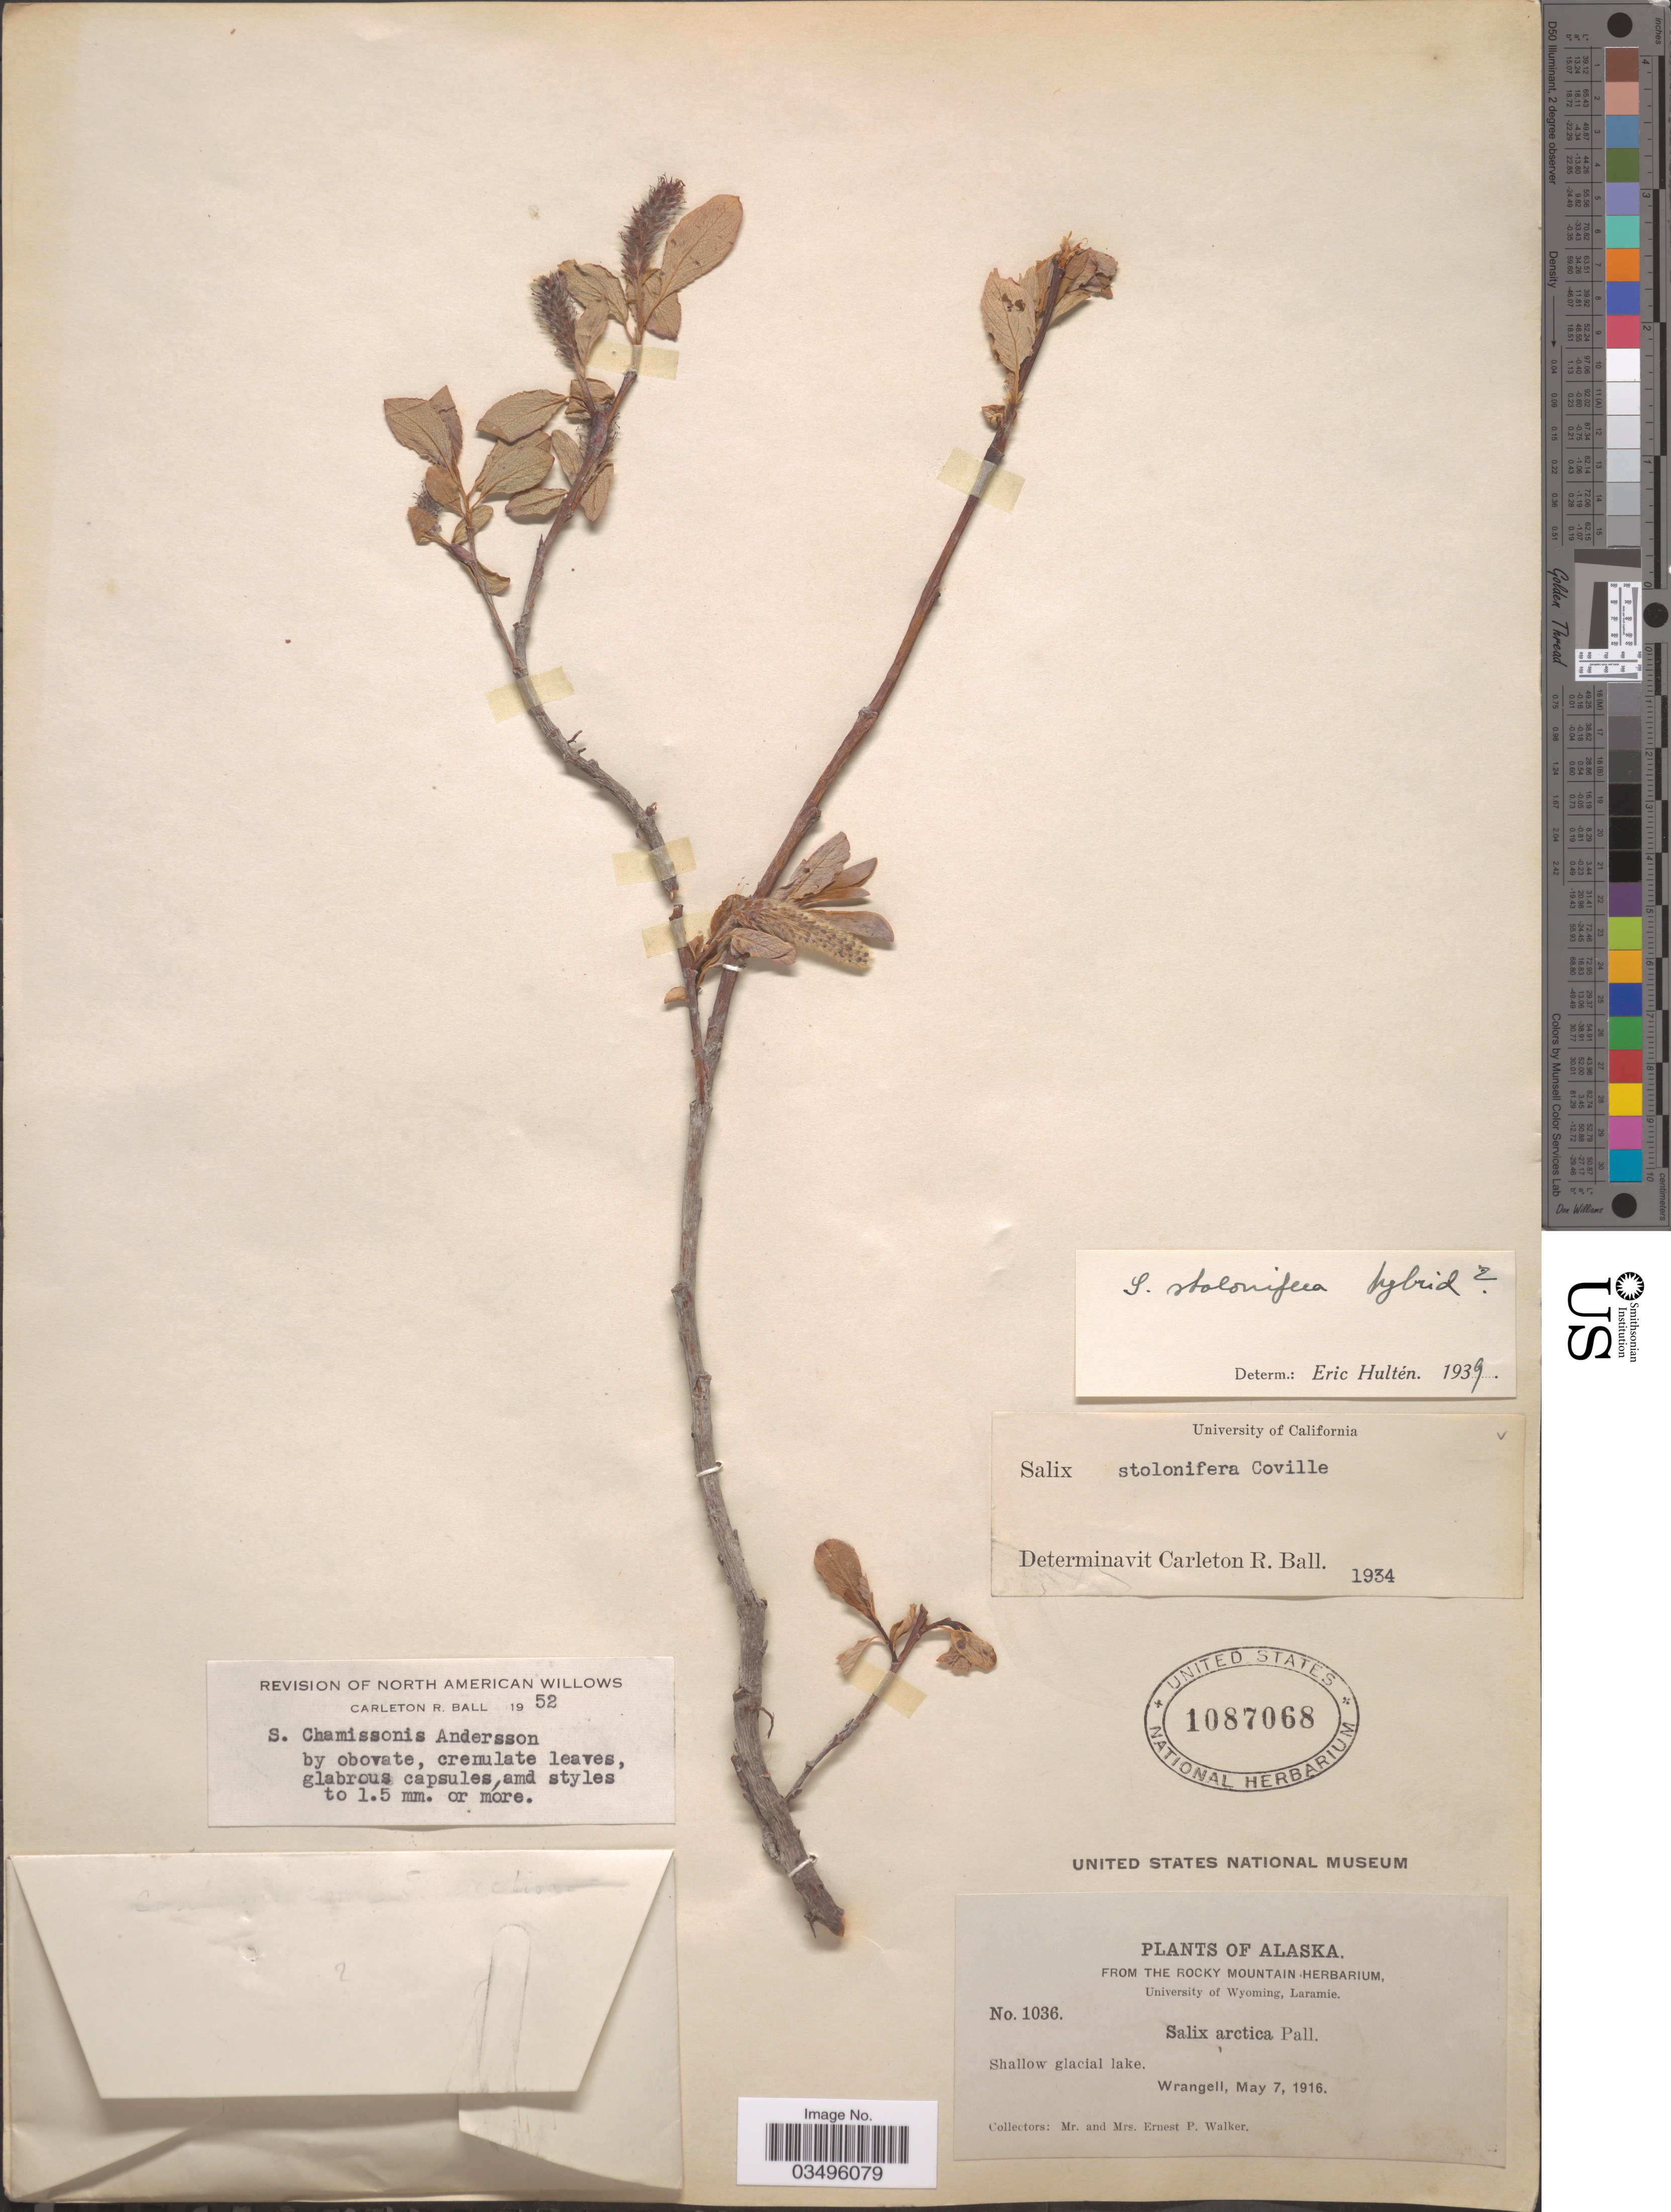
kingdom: Plantae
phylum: Tracheophyta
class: Magnoliopsida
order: Malpighiales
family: Salicaceae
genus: Salix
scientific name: Salix chamissonis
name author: Andersson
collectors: E. P. Walker & E. Walker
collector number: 1036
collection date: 1916-05-07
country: United States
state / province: Alaska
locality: Wrangell.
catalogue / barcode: US 1087068